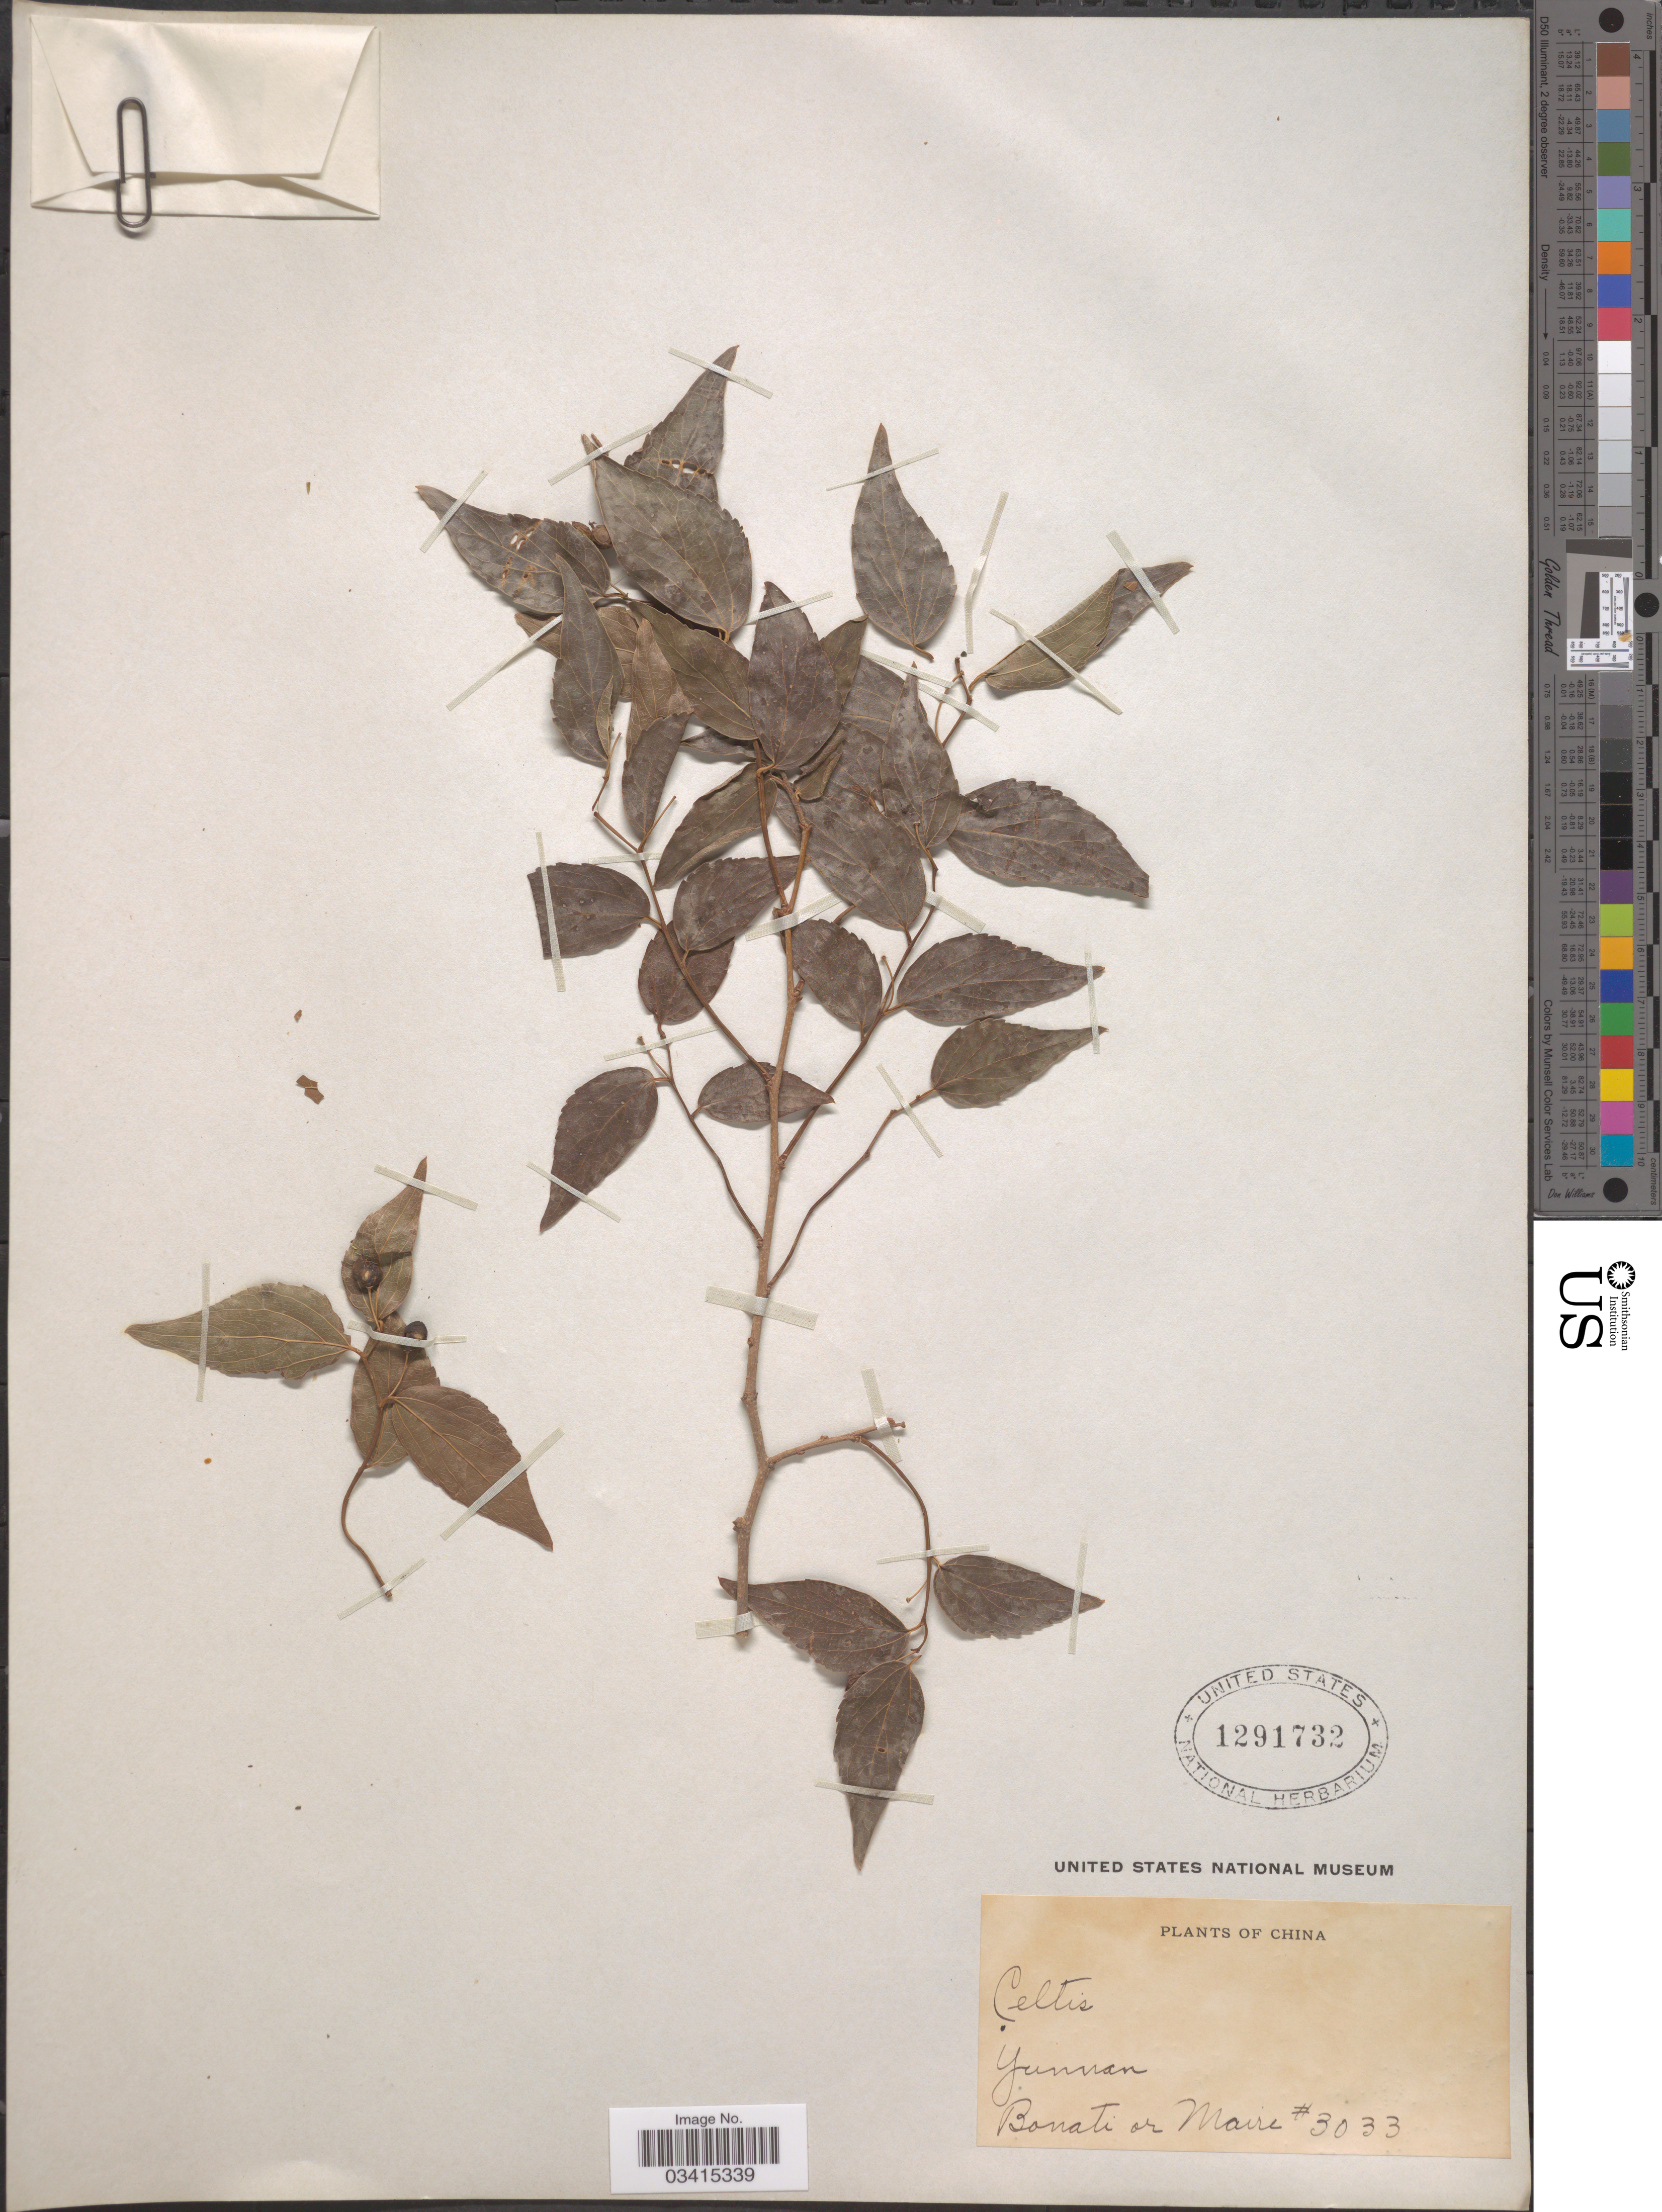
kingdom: Plantae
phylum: Tracheophyta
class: Magnoliopsida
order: Rosales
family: Cannabaceae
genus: Celtis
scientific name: Celtis sp.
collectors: -. Bonati & Maire, --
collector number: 3033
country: China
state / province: Yunnan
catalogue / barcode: US 1291732